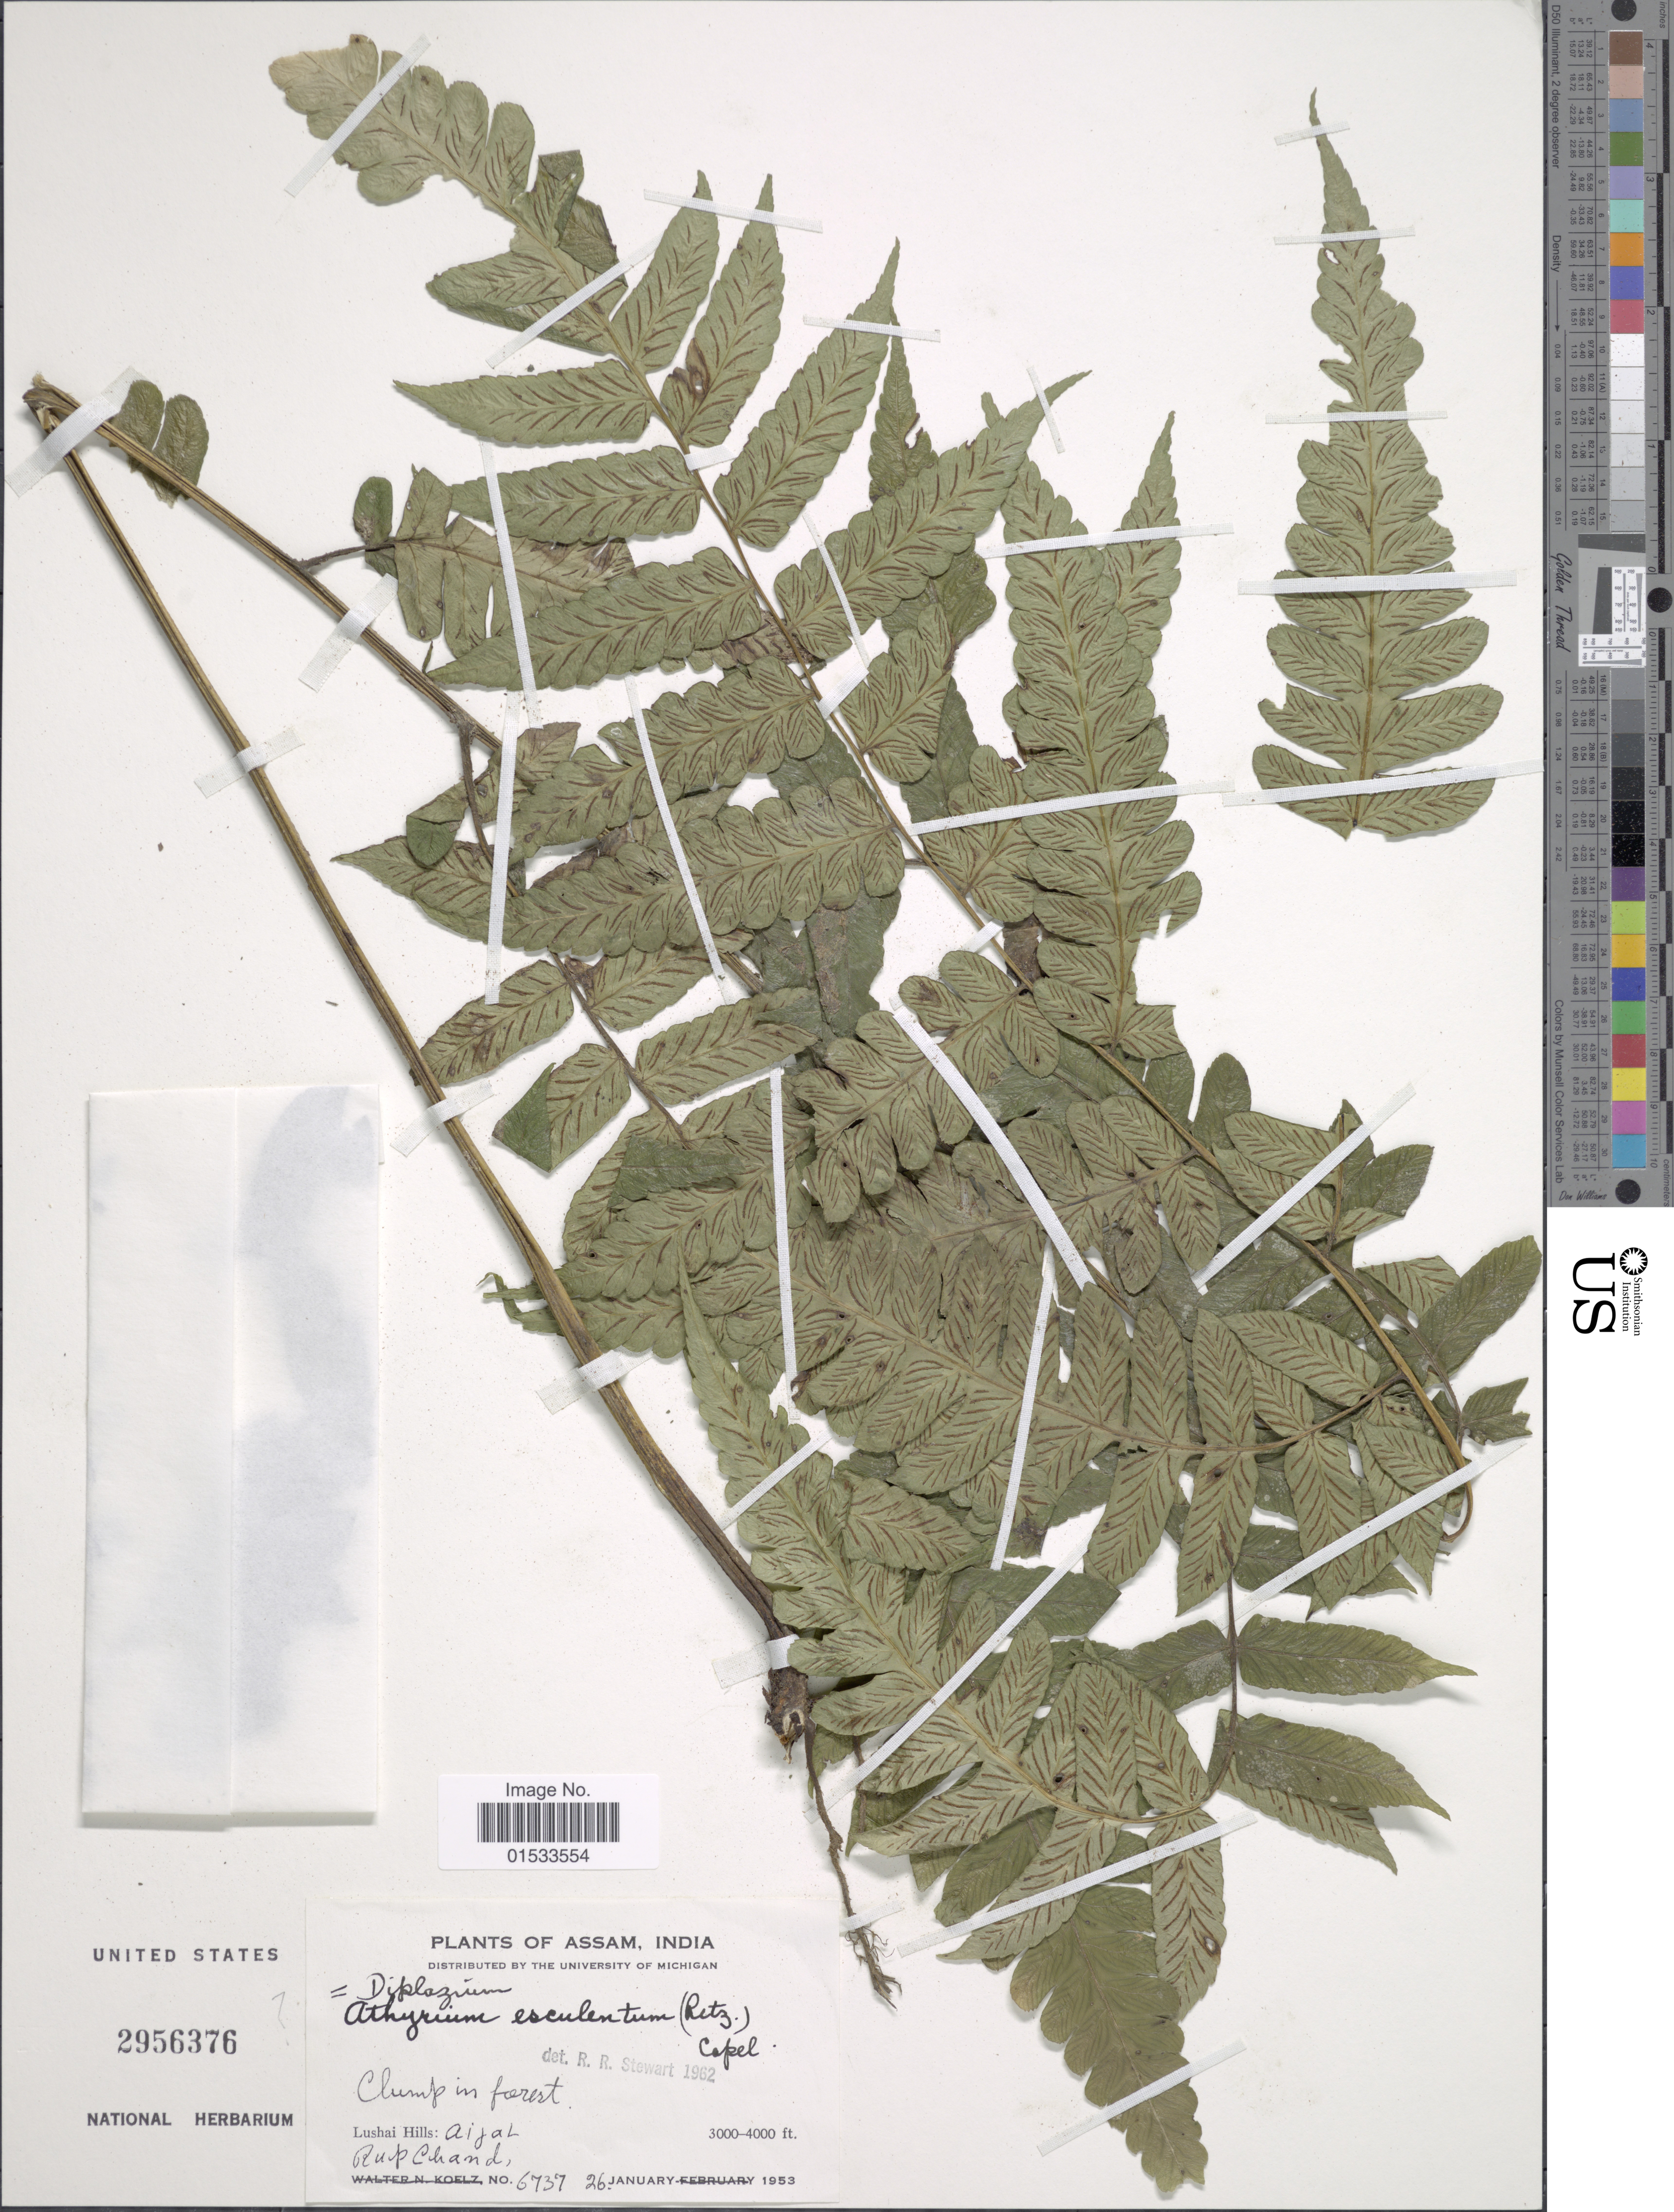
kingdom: Plantae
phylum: Tracheophyta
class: Polypodiopsida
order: Polypodiales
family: Athyriaceae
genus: Diplazium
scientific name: Diplazium dilatatum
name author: Blume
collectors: R. Chand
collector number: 6737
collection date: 1953-01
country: India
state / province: Assam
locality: Lushai Hills, Aijal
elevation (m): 914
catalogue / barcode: US 2956376